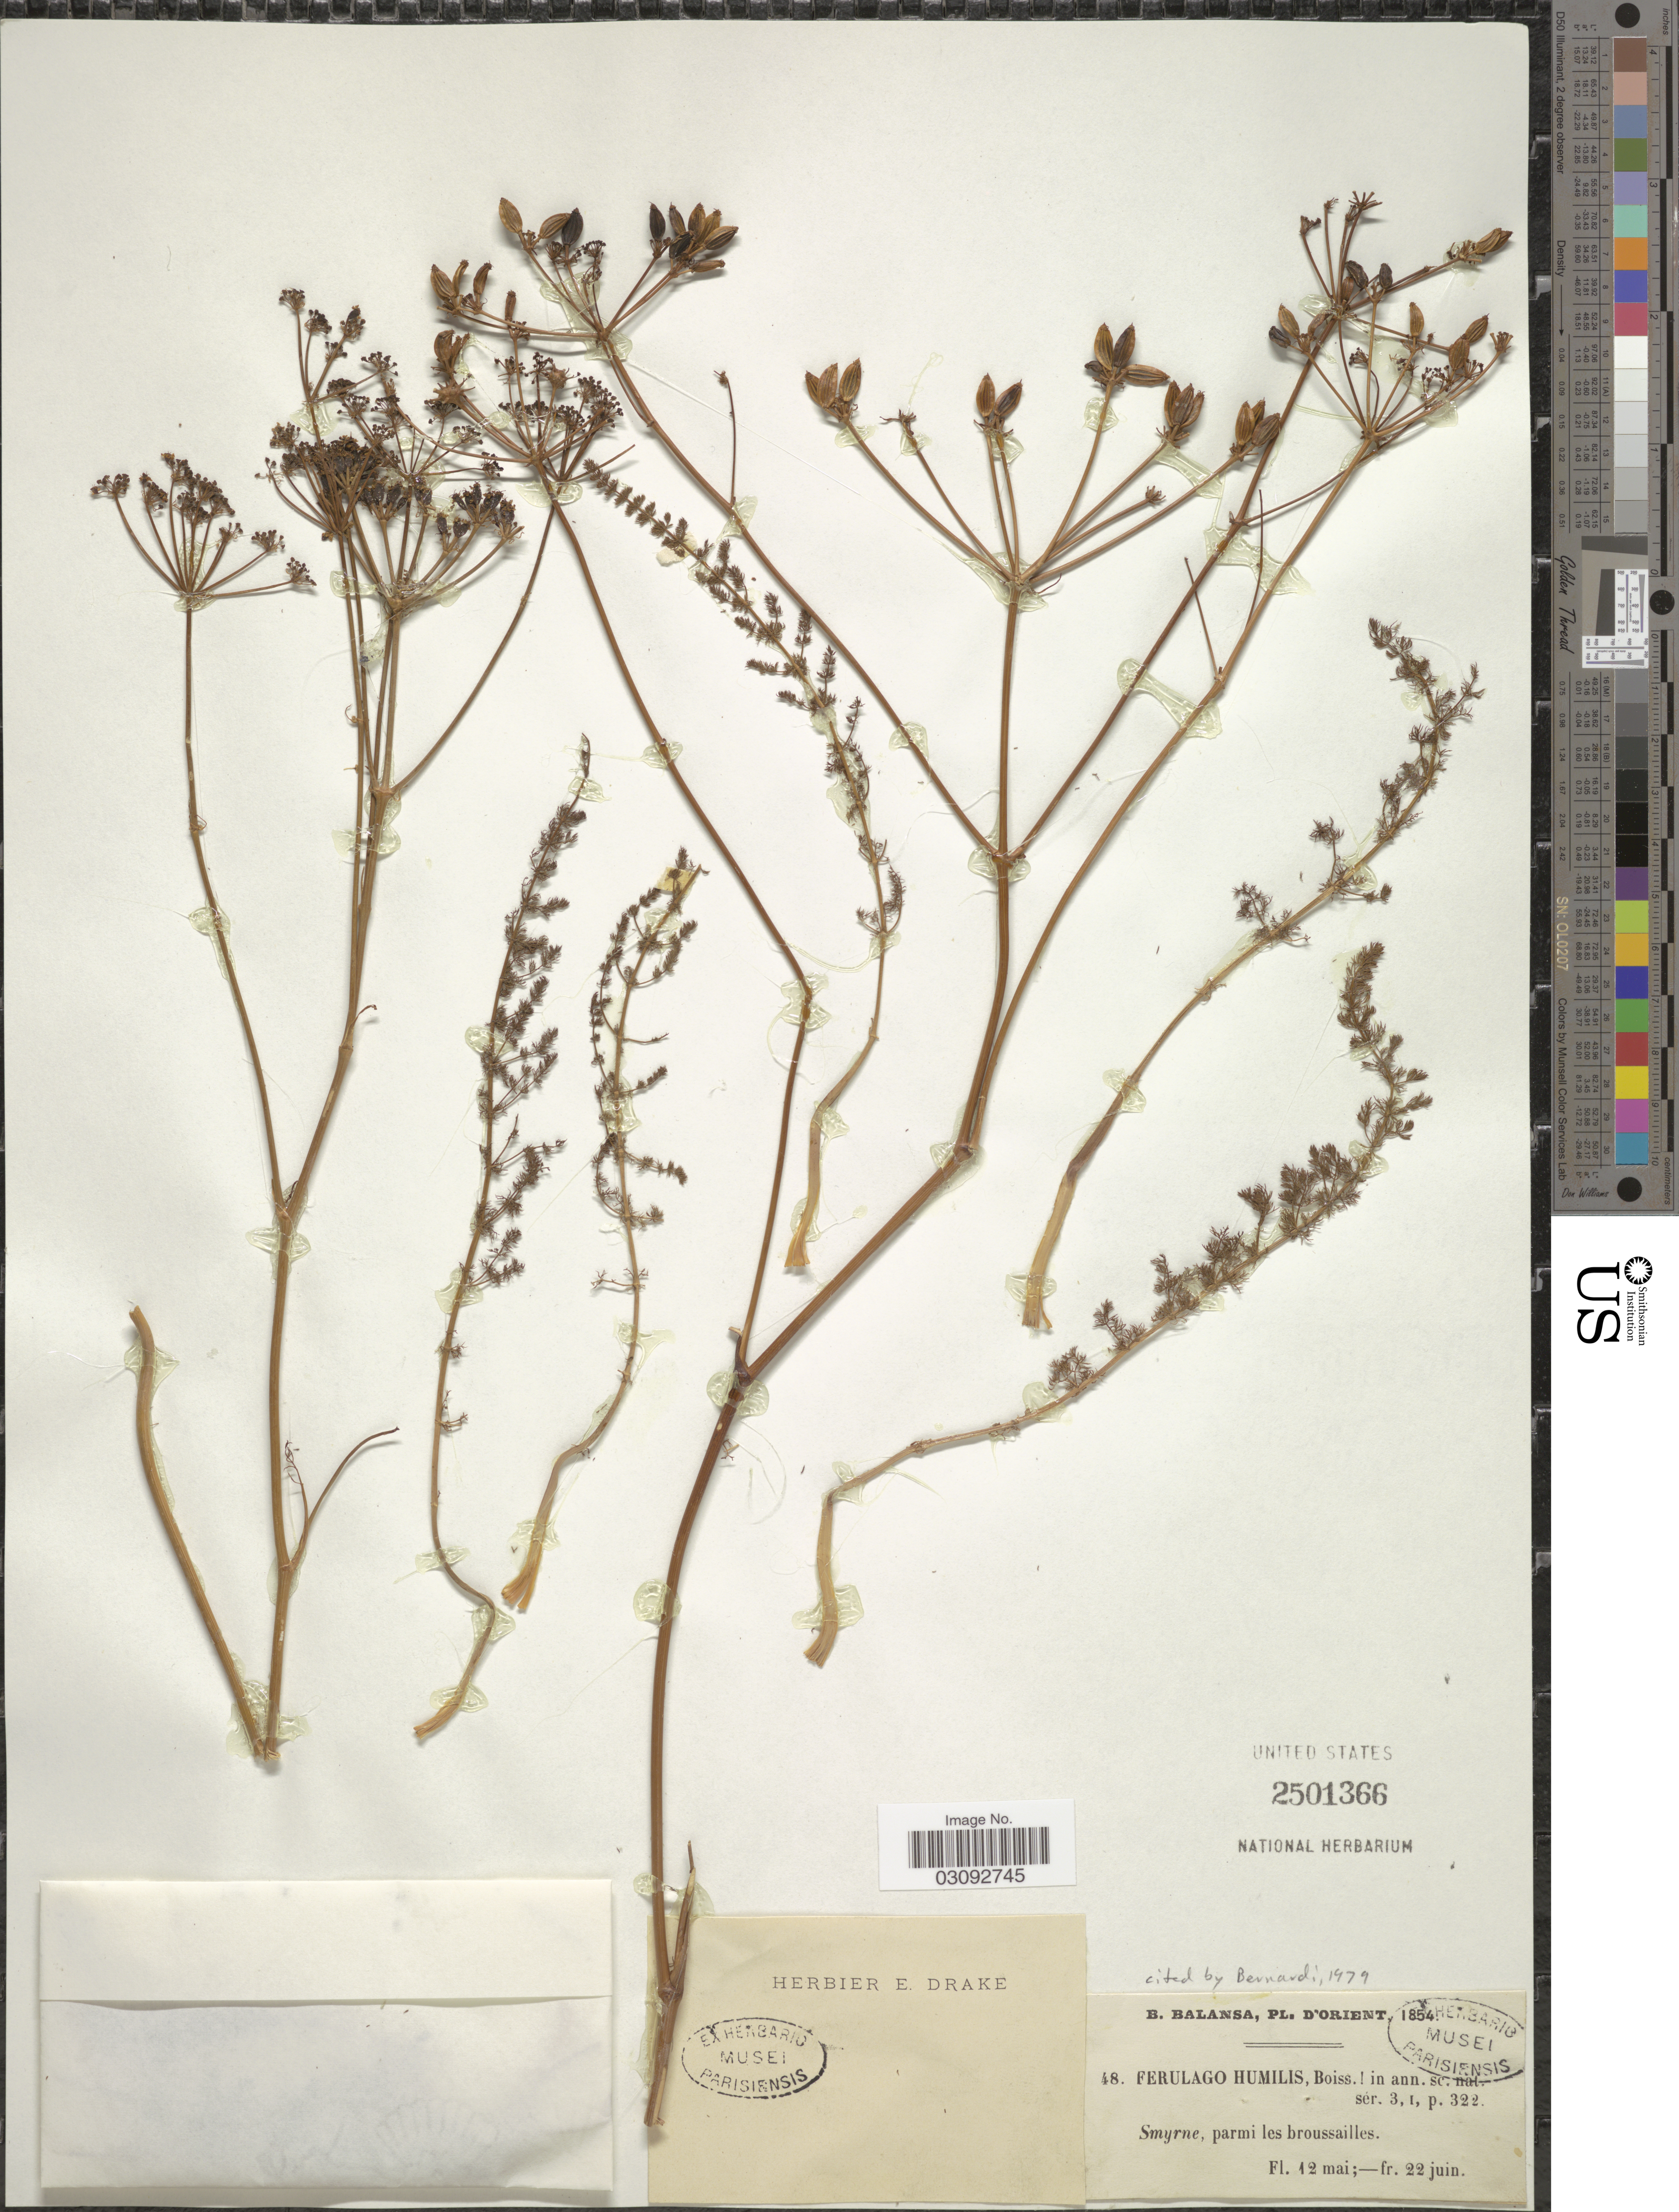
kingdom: Plantae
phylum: Tracheophyta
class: Magnoliopsida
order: Apiales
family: Apiaceae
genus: Ferulago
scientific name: Ferulago humilis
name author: Boiss.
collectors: B. Balansa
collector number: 48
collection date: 1854-05-12/1854-06-22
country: Turkey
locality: D'Orient, Smyrne, parmi les broussailles.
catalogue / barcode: US 2501366